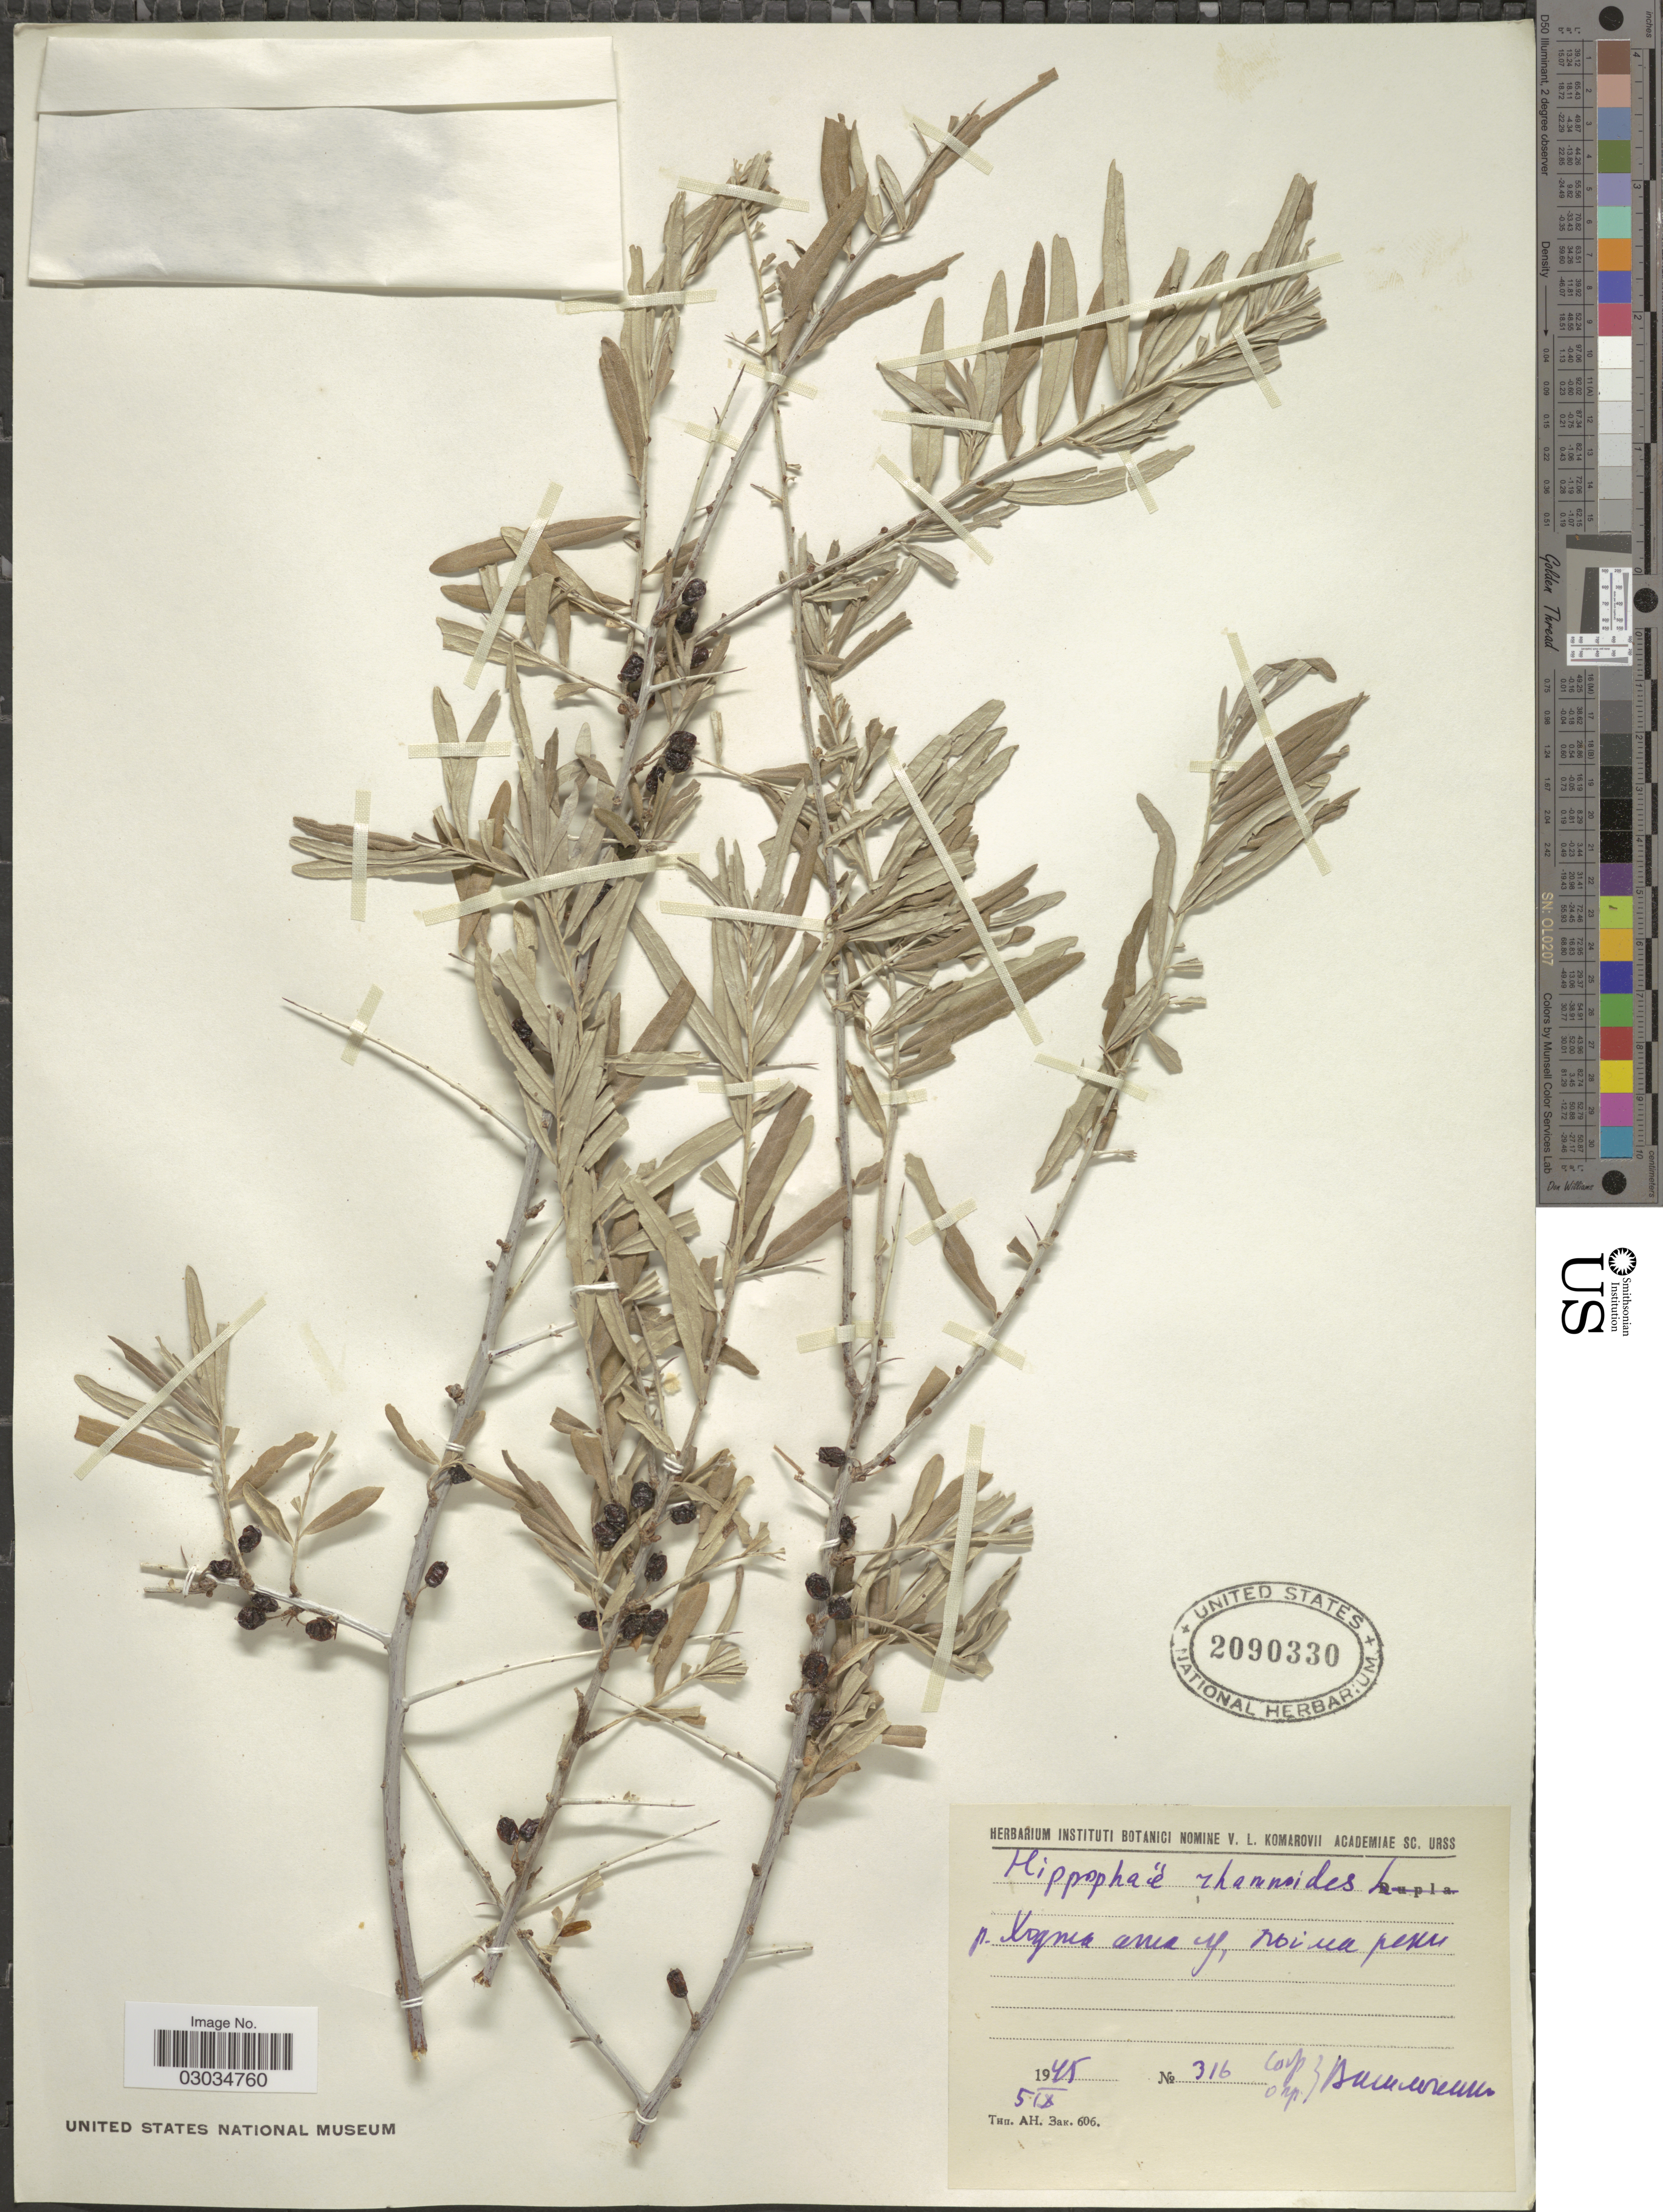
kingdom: Plantae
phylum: Tracheophyta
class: Magnoliopsida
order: Rosales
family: Elaeagnaceae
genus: Hippophae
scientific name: Hippophae rhamnoides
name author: L.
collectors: Vasilchenko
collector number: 316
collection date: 1945-09-05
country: Turkmenistan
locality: Khodzha - Ata River Valley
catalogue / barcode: US 2090330